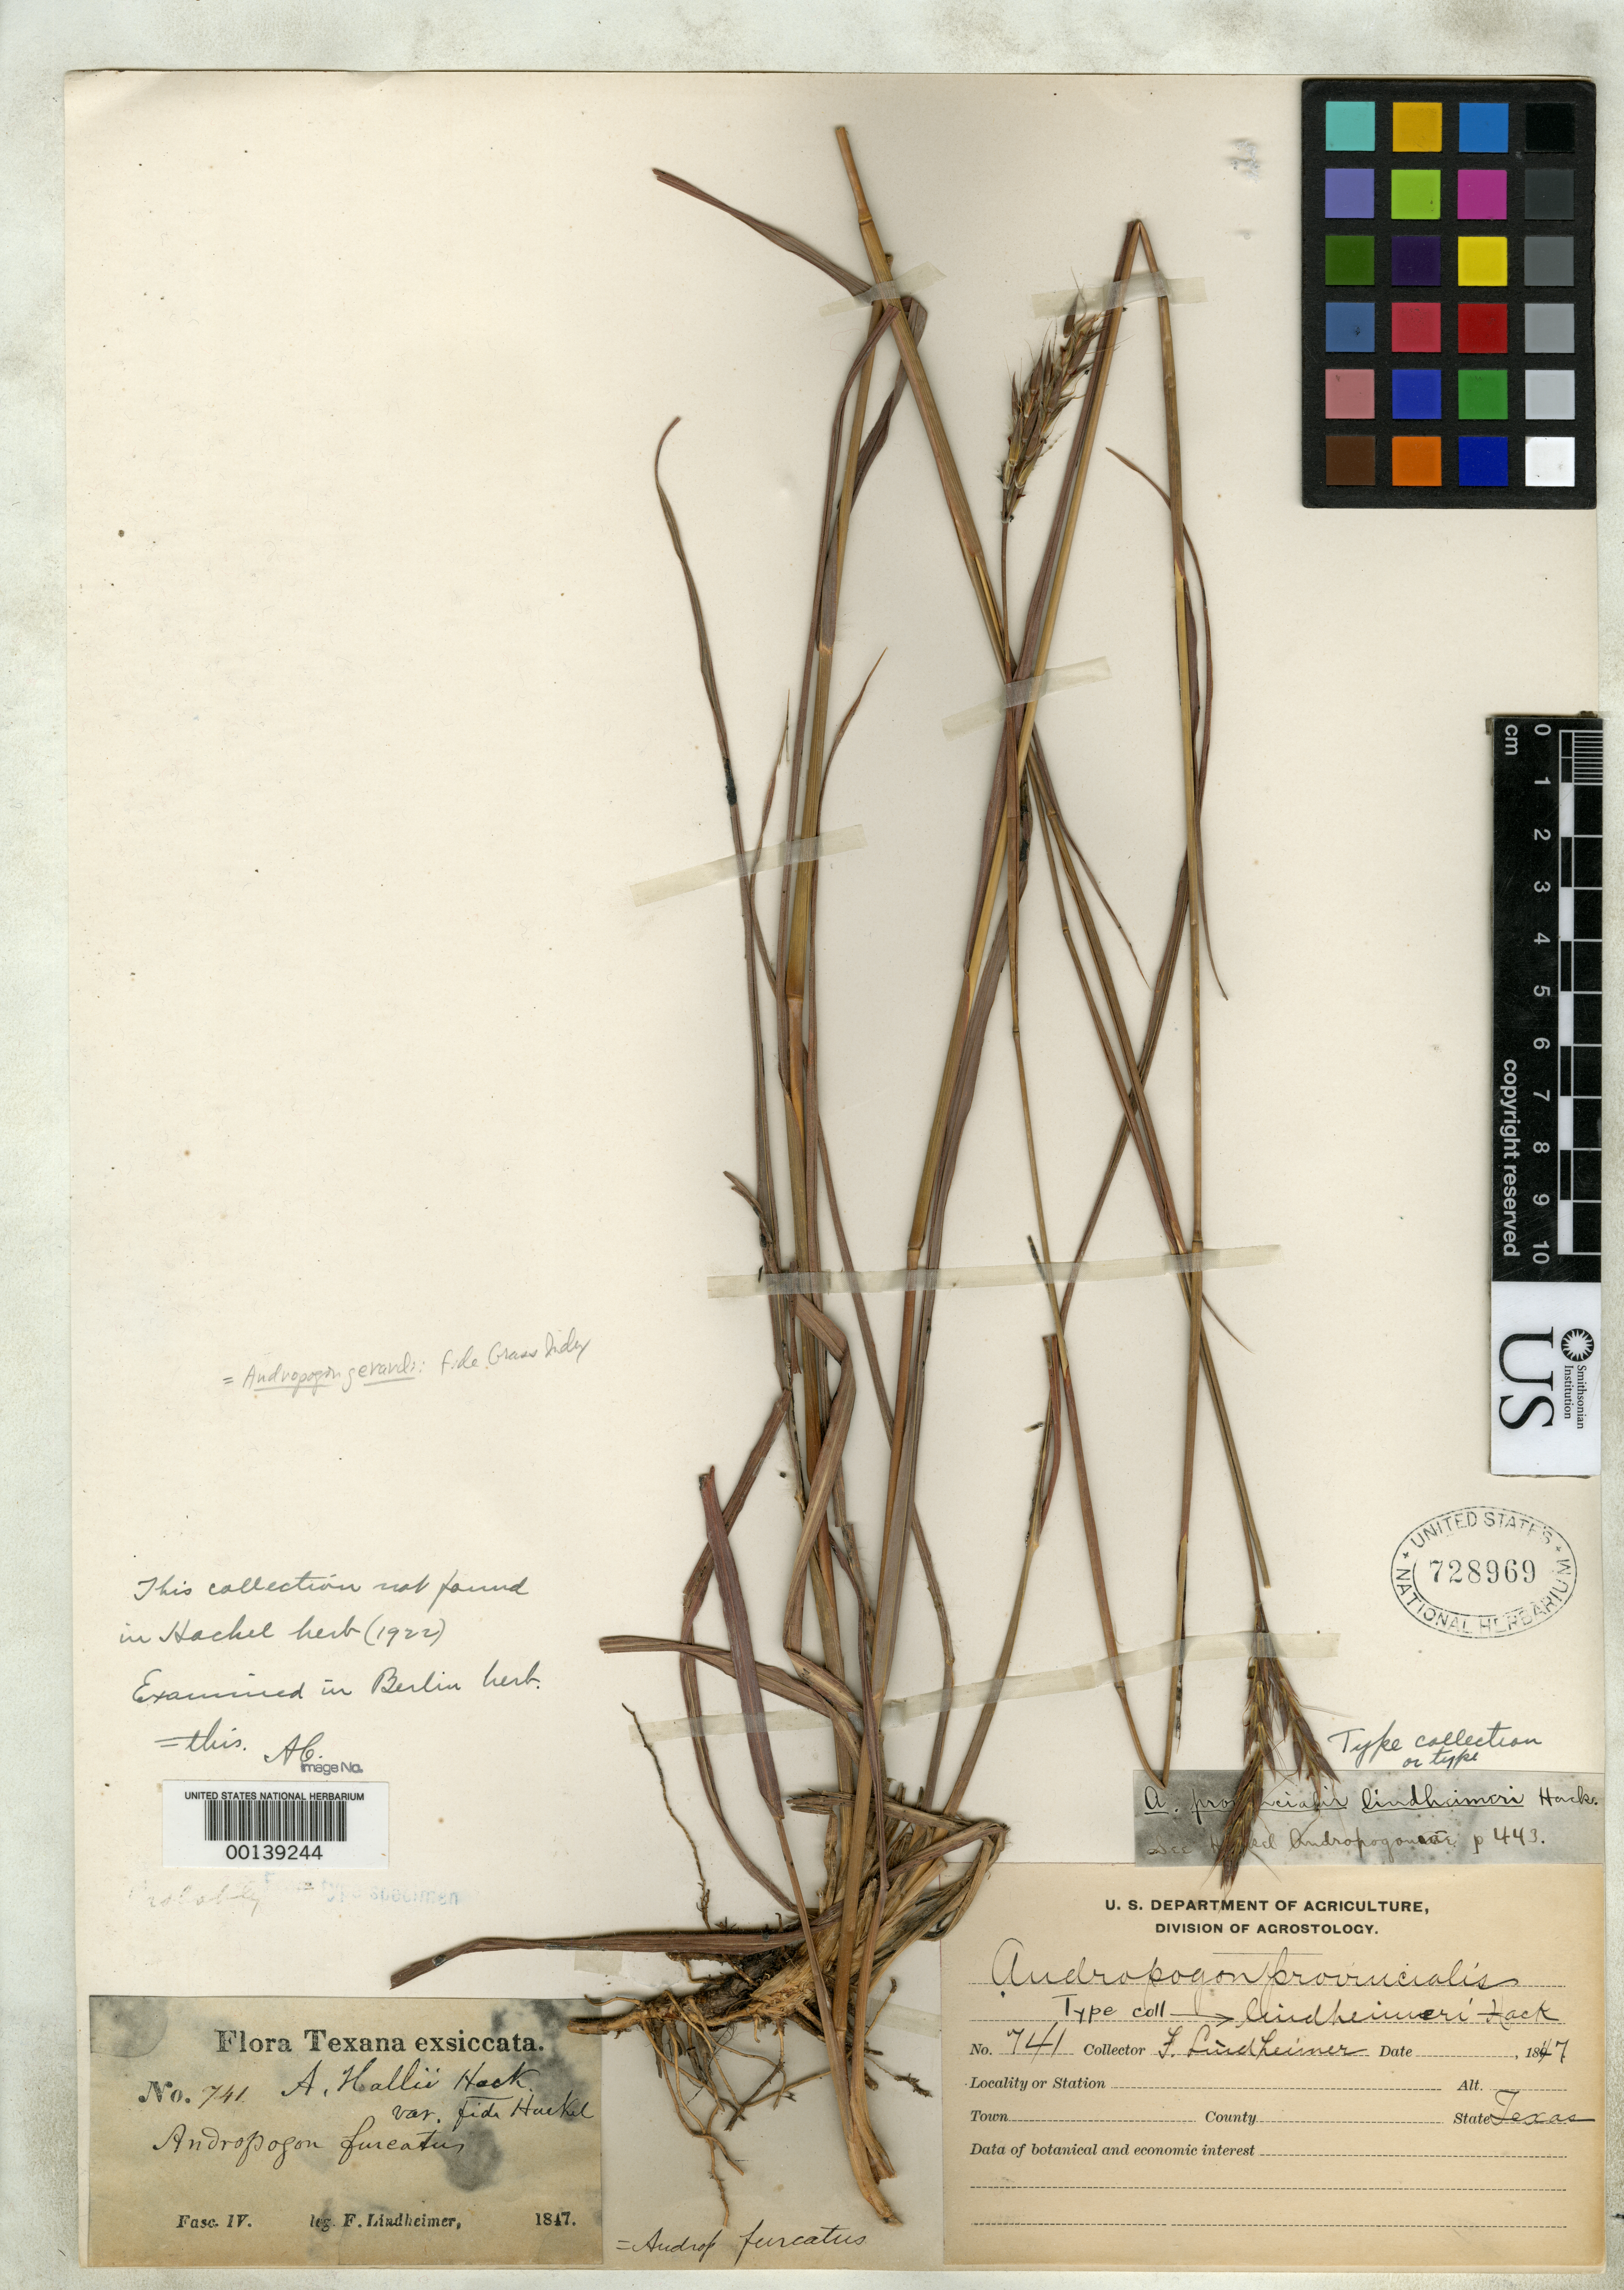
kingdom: Plantae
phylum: Tracheophyta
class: Liliopsida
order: Poales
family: Poaceae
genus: Andropogon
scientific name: Andropogon provincialis var. lindenheimeri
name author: Hack. in A. DC.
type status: Isotype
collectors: F. J. Lindheimer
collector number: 741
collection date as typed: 1847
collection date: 1847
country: United States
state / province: Texas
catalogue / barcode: US 728969